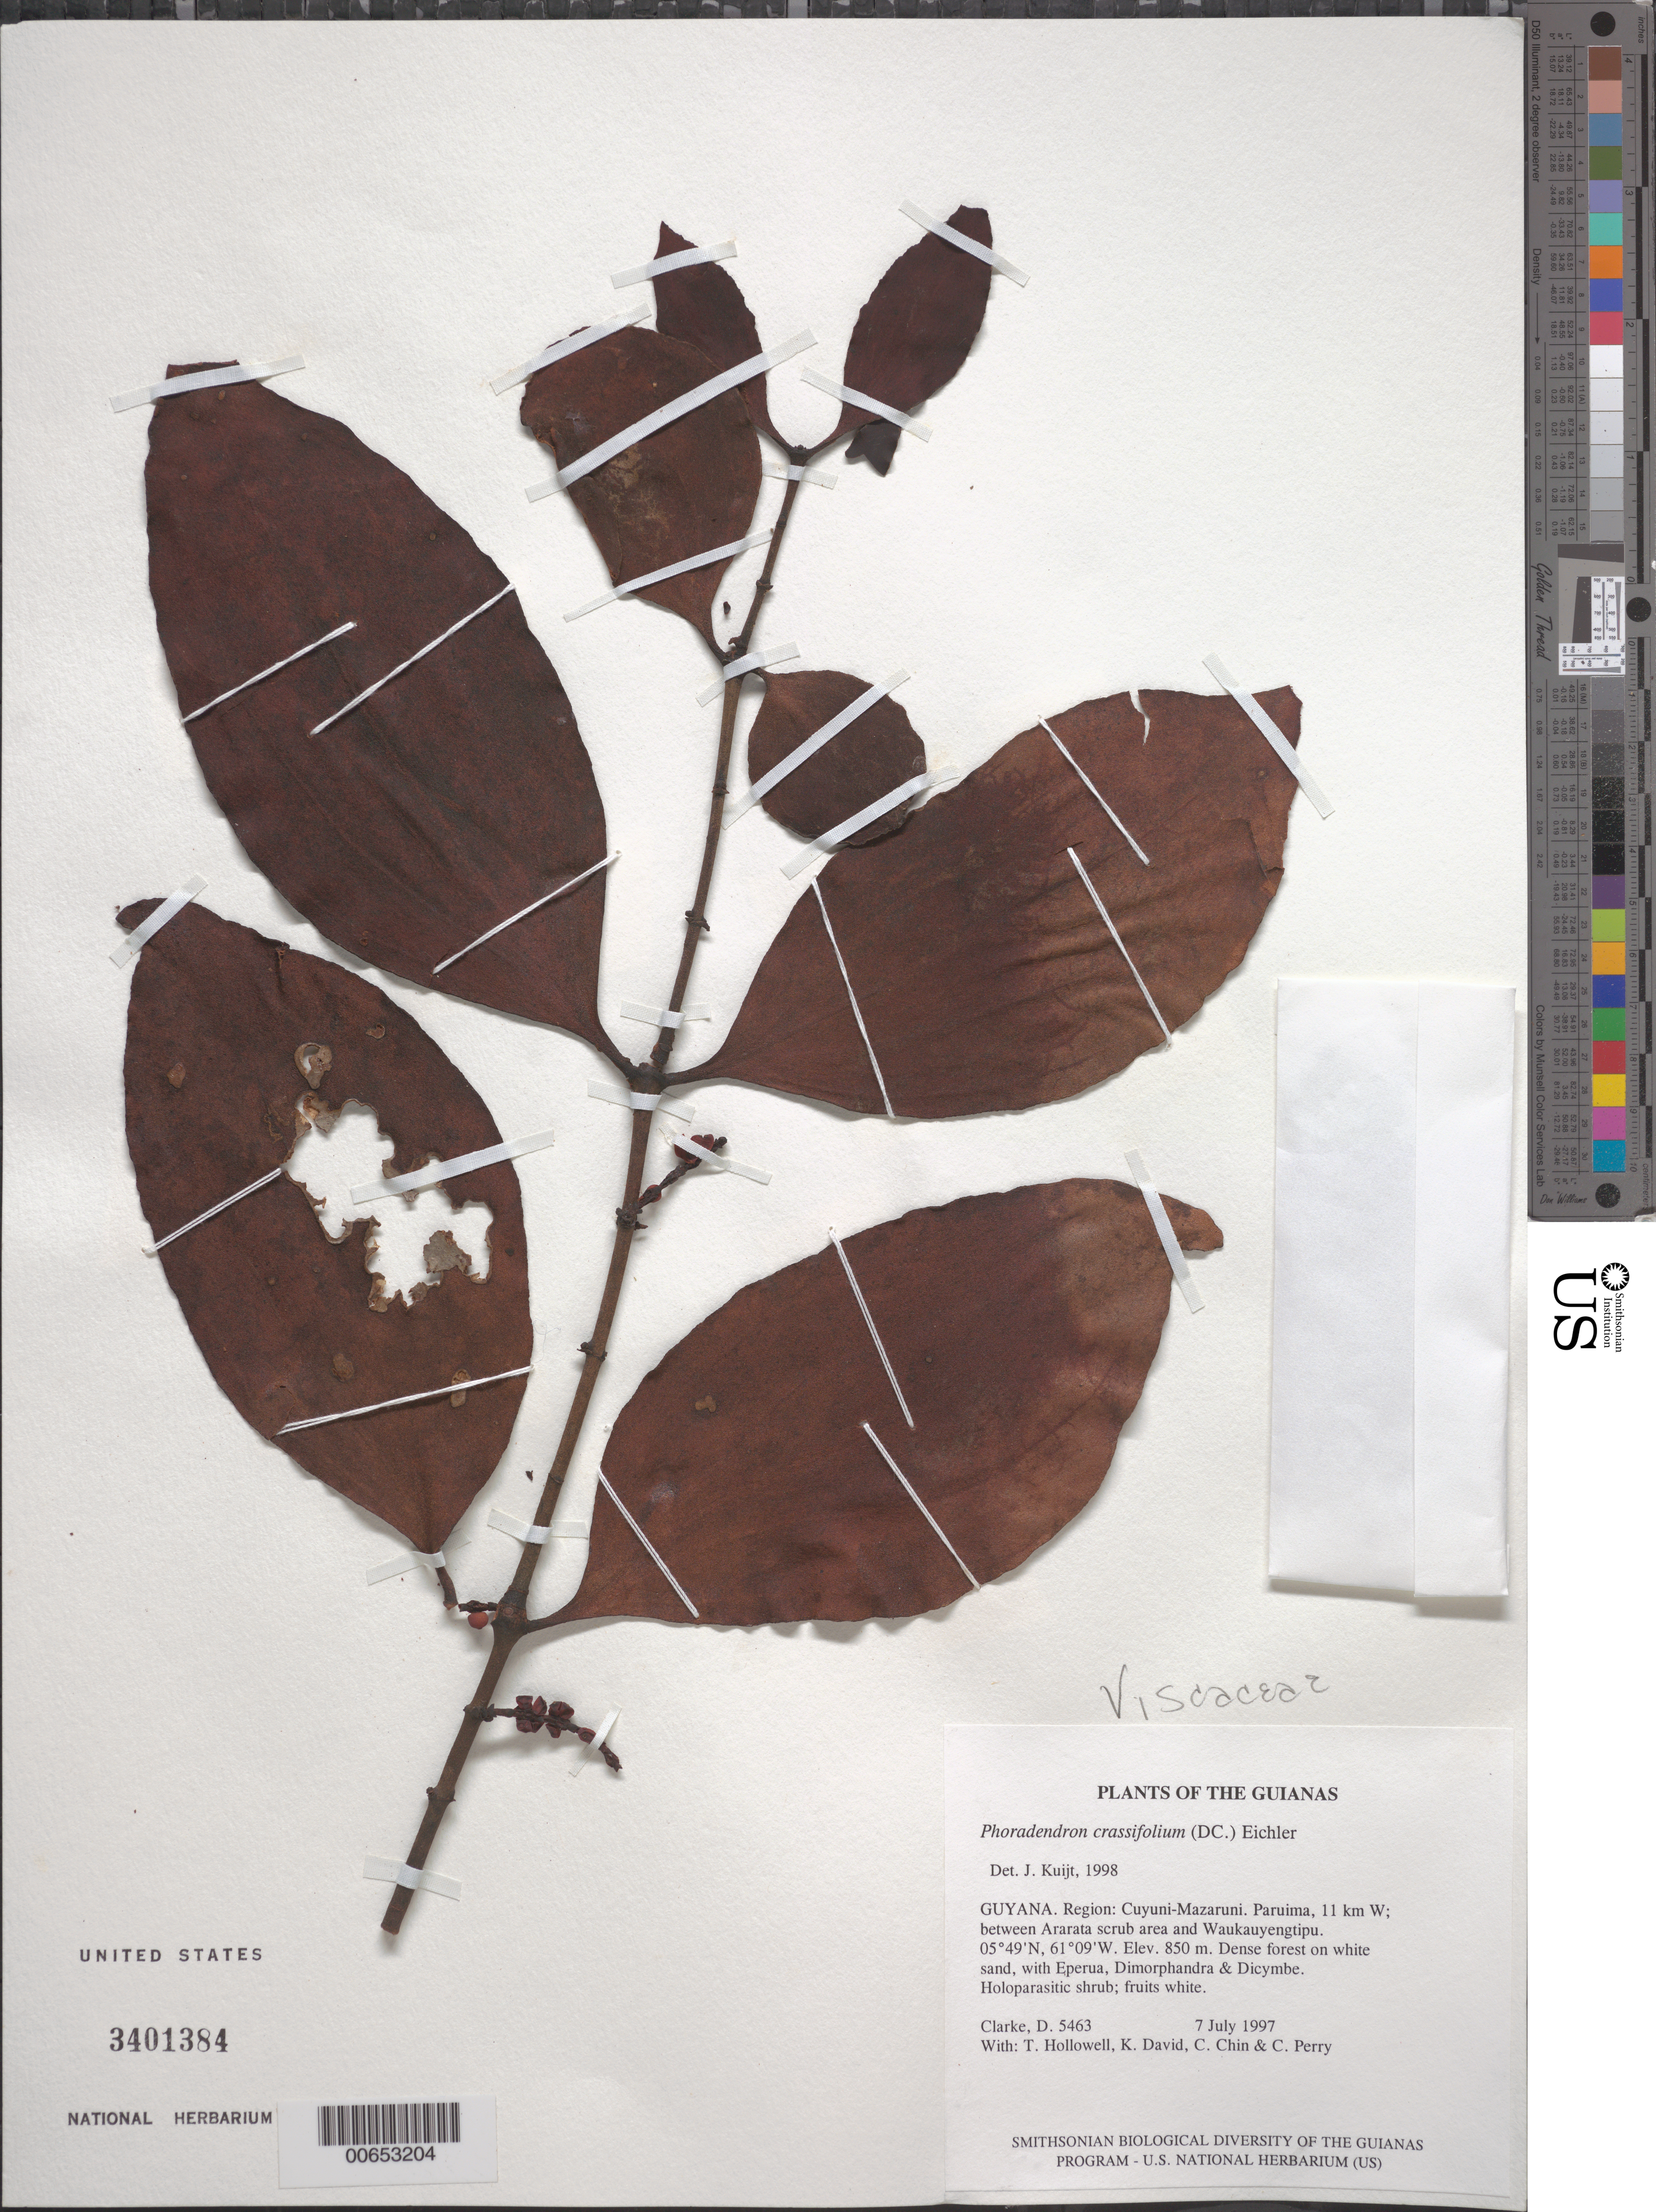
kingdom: Plantae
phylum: Tracheophyta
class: Magnoliopsida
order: Santalales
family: Viscaceae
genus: Phoradendron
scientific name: Phoradendron crassifolium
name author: (Pohl ex DC.) Eichler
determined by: Kuijt, Job, (CANADA)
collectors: H. D. Clarke, T. Hollowell, K. David, C. Chin & C. Perry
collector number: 5463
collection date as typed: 7 July 1997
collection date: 1997-07-07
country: Guyana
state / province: Cuyuni-Mazaruni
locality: Paruima, 11 km W; between Ararata scrub area and Waukauyengtipu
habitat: Dense forest on white sand, with Eperua, Dimorphandra & Dicymbe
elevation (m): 850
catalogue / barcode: US 3401384